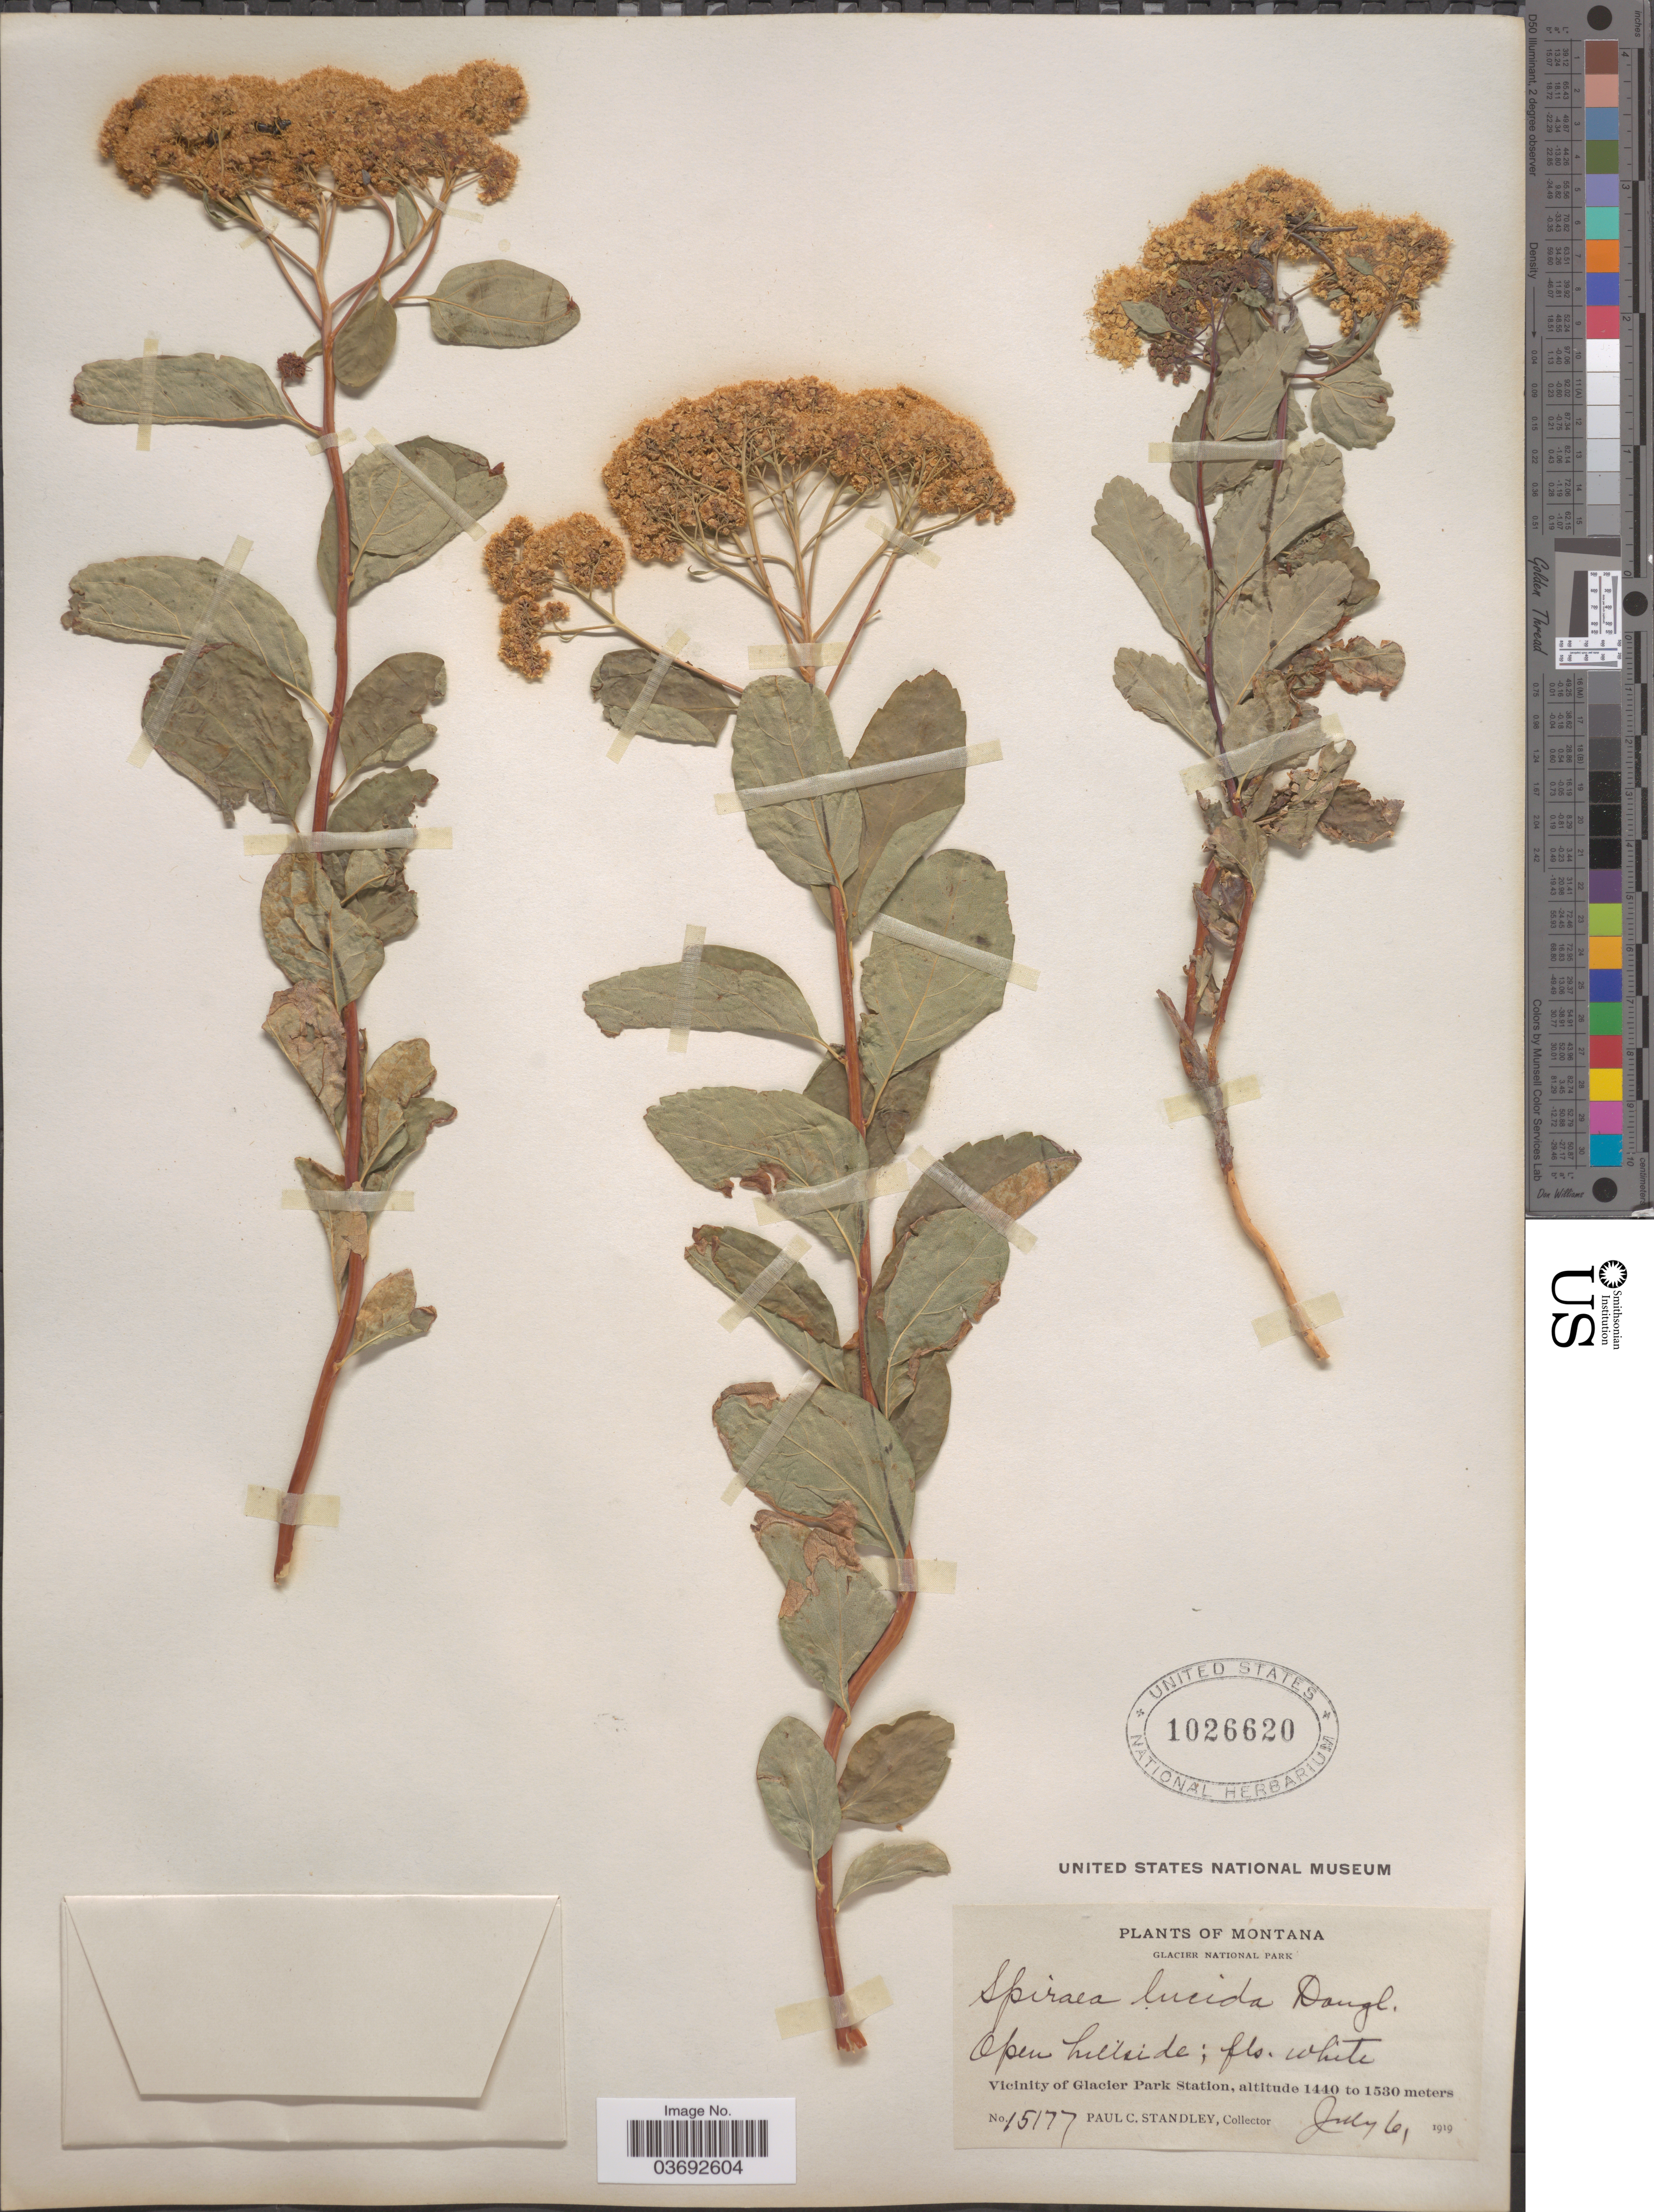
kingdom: Plantae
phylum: Tracheophyta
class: Magnoliopsida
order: Rosales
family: Rosaceae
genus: Spiraea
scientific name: Spiraea lucida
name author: Douglas ex Greene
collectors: P. C. Standley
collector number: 15177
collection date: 1919-07-06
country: United States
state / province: Montana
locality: Glacier National Park. Vicinity of Glacier Park Station.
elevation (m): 1440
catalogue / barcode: US 1026620